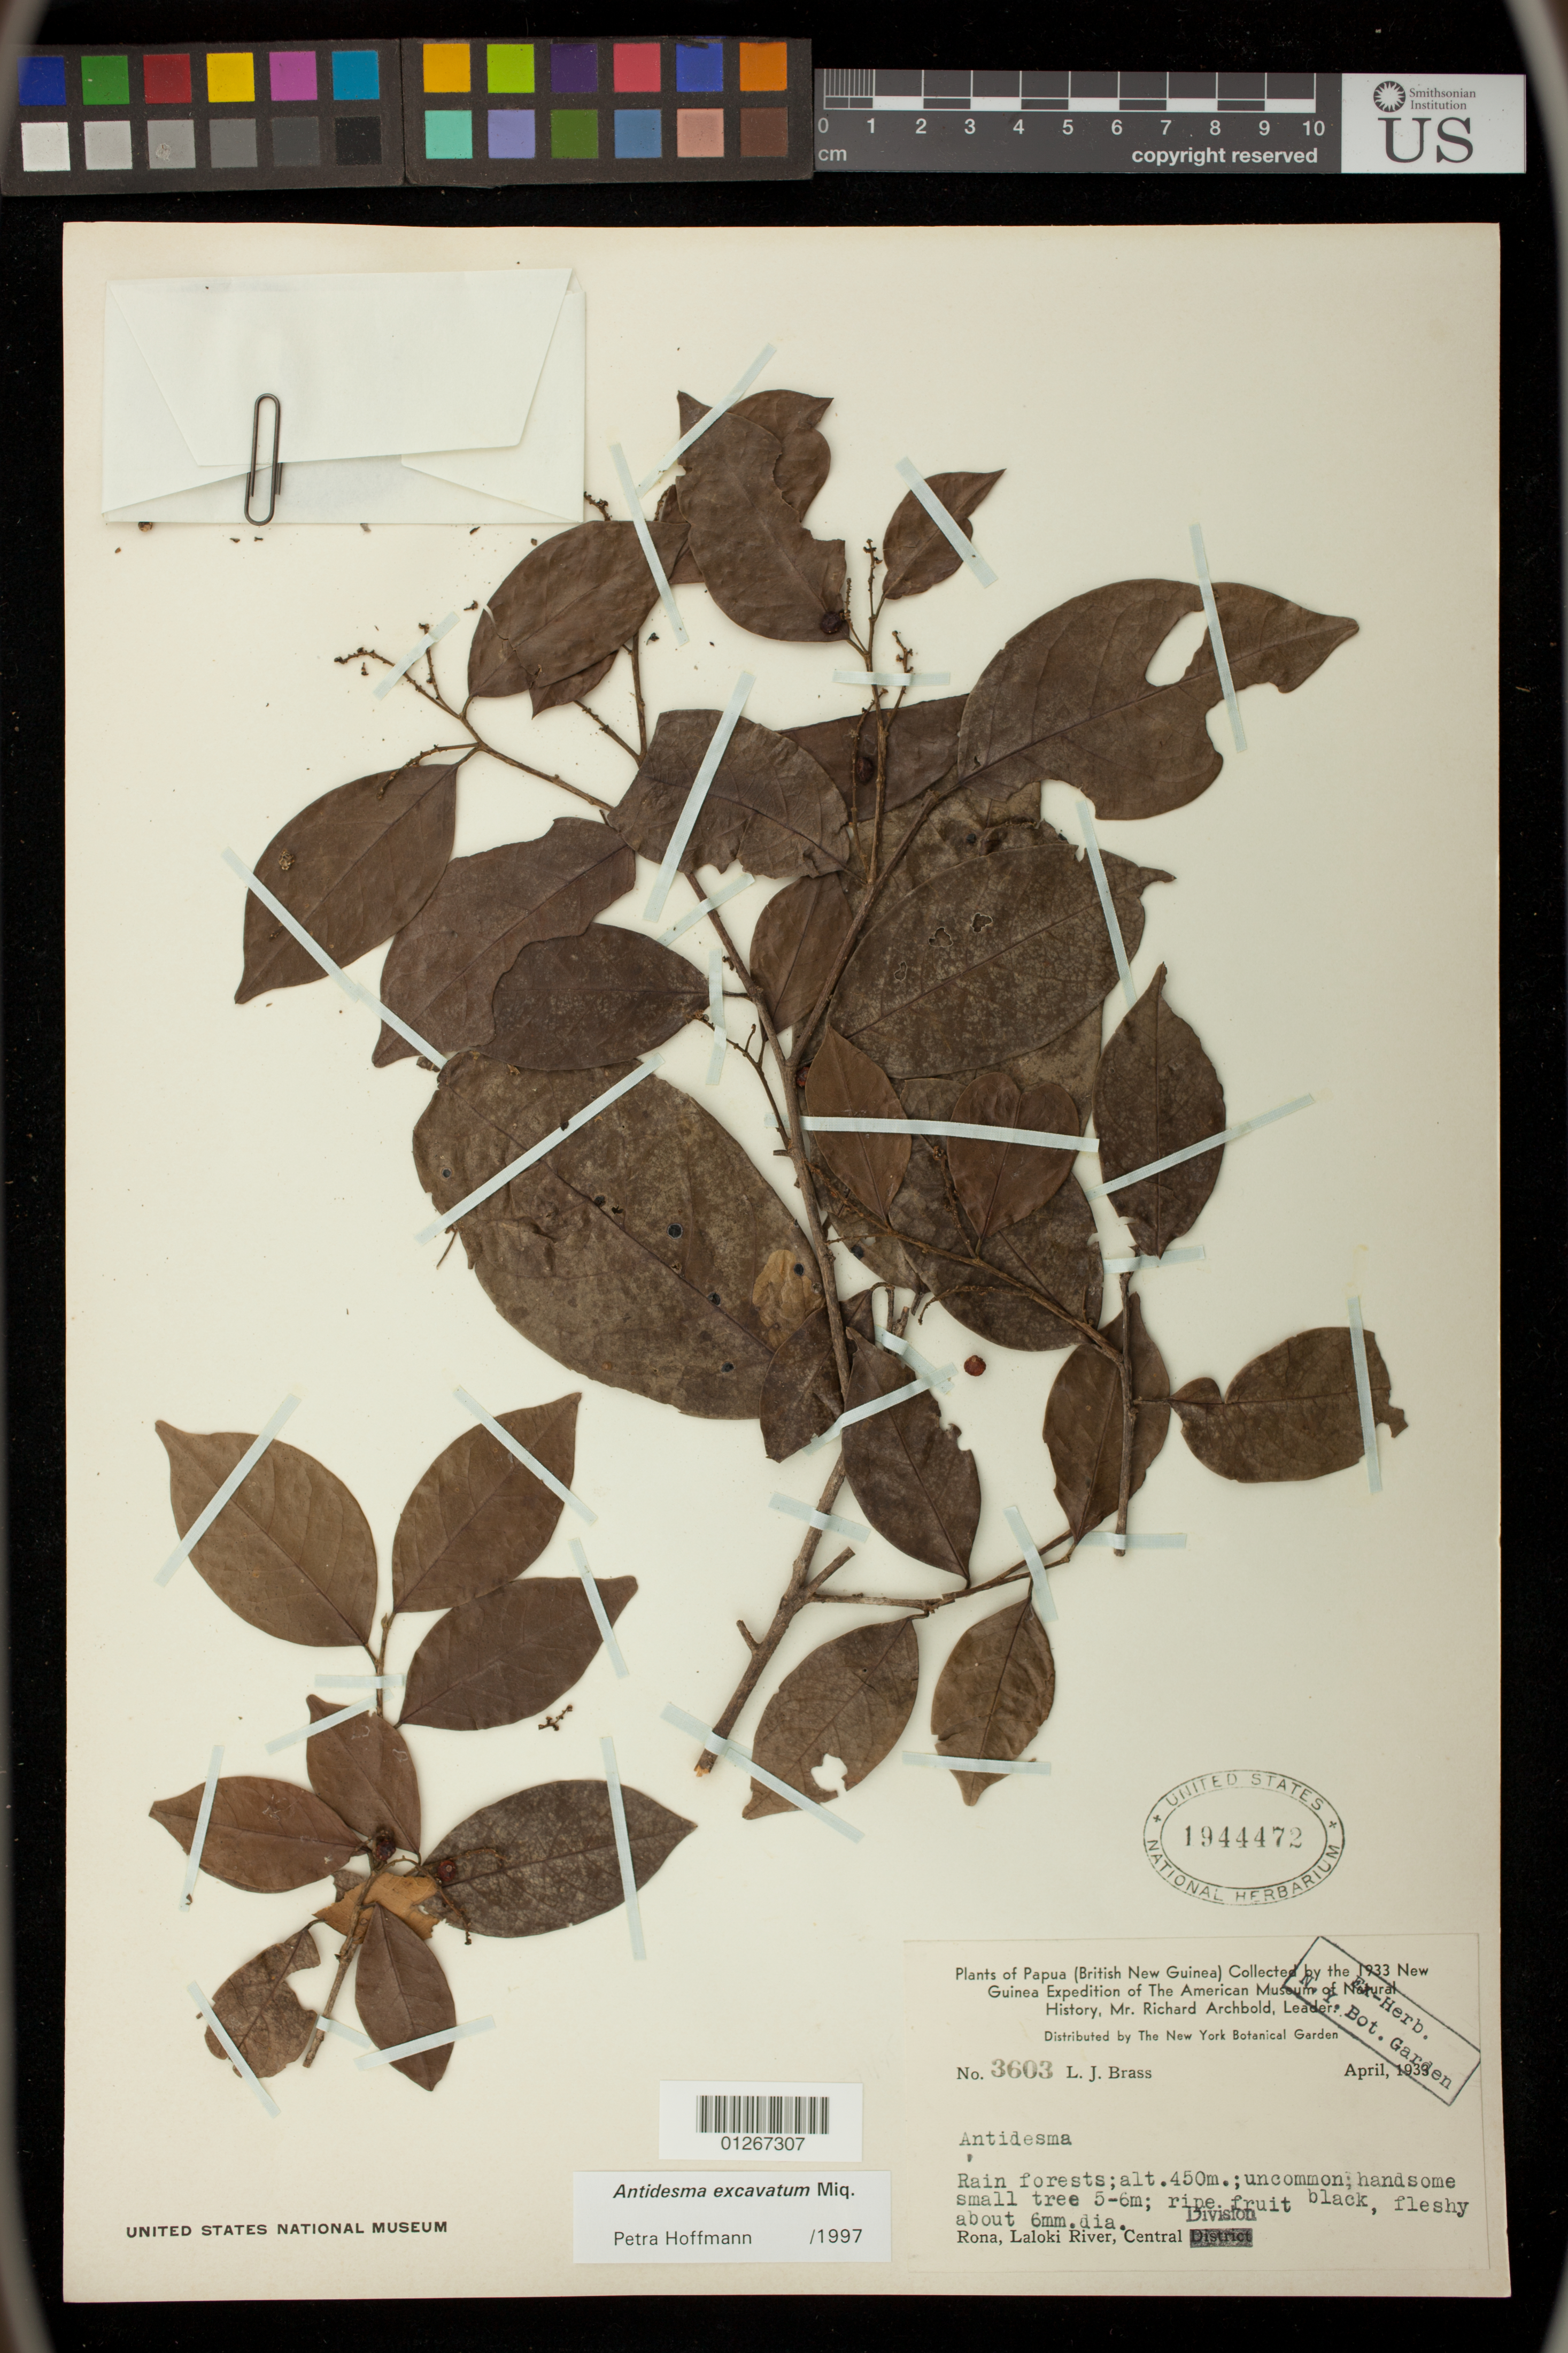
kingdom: Plantae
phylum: Tracheophyta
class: Magnoliopsida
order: Malpighiales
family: Phyllanthaceae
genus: Antidesma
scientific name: Antidesma excavatum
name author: Miq.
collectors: L. J. Brass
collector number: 3603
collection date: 1933-04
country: Papua New Guinea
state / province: Central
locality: Rona, Laloki River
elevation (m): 450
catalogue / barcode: US 1944472